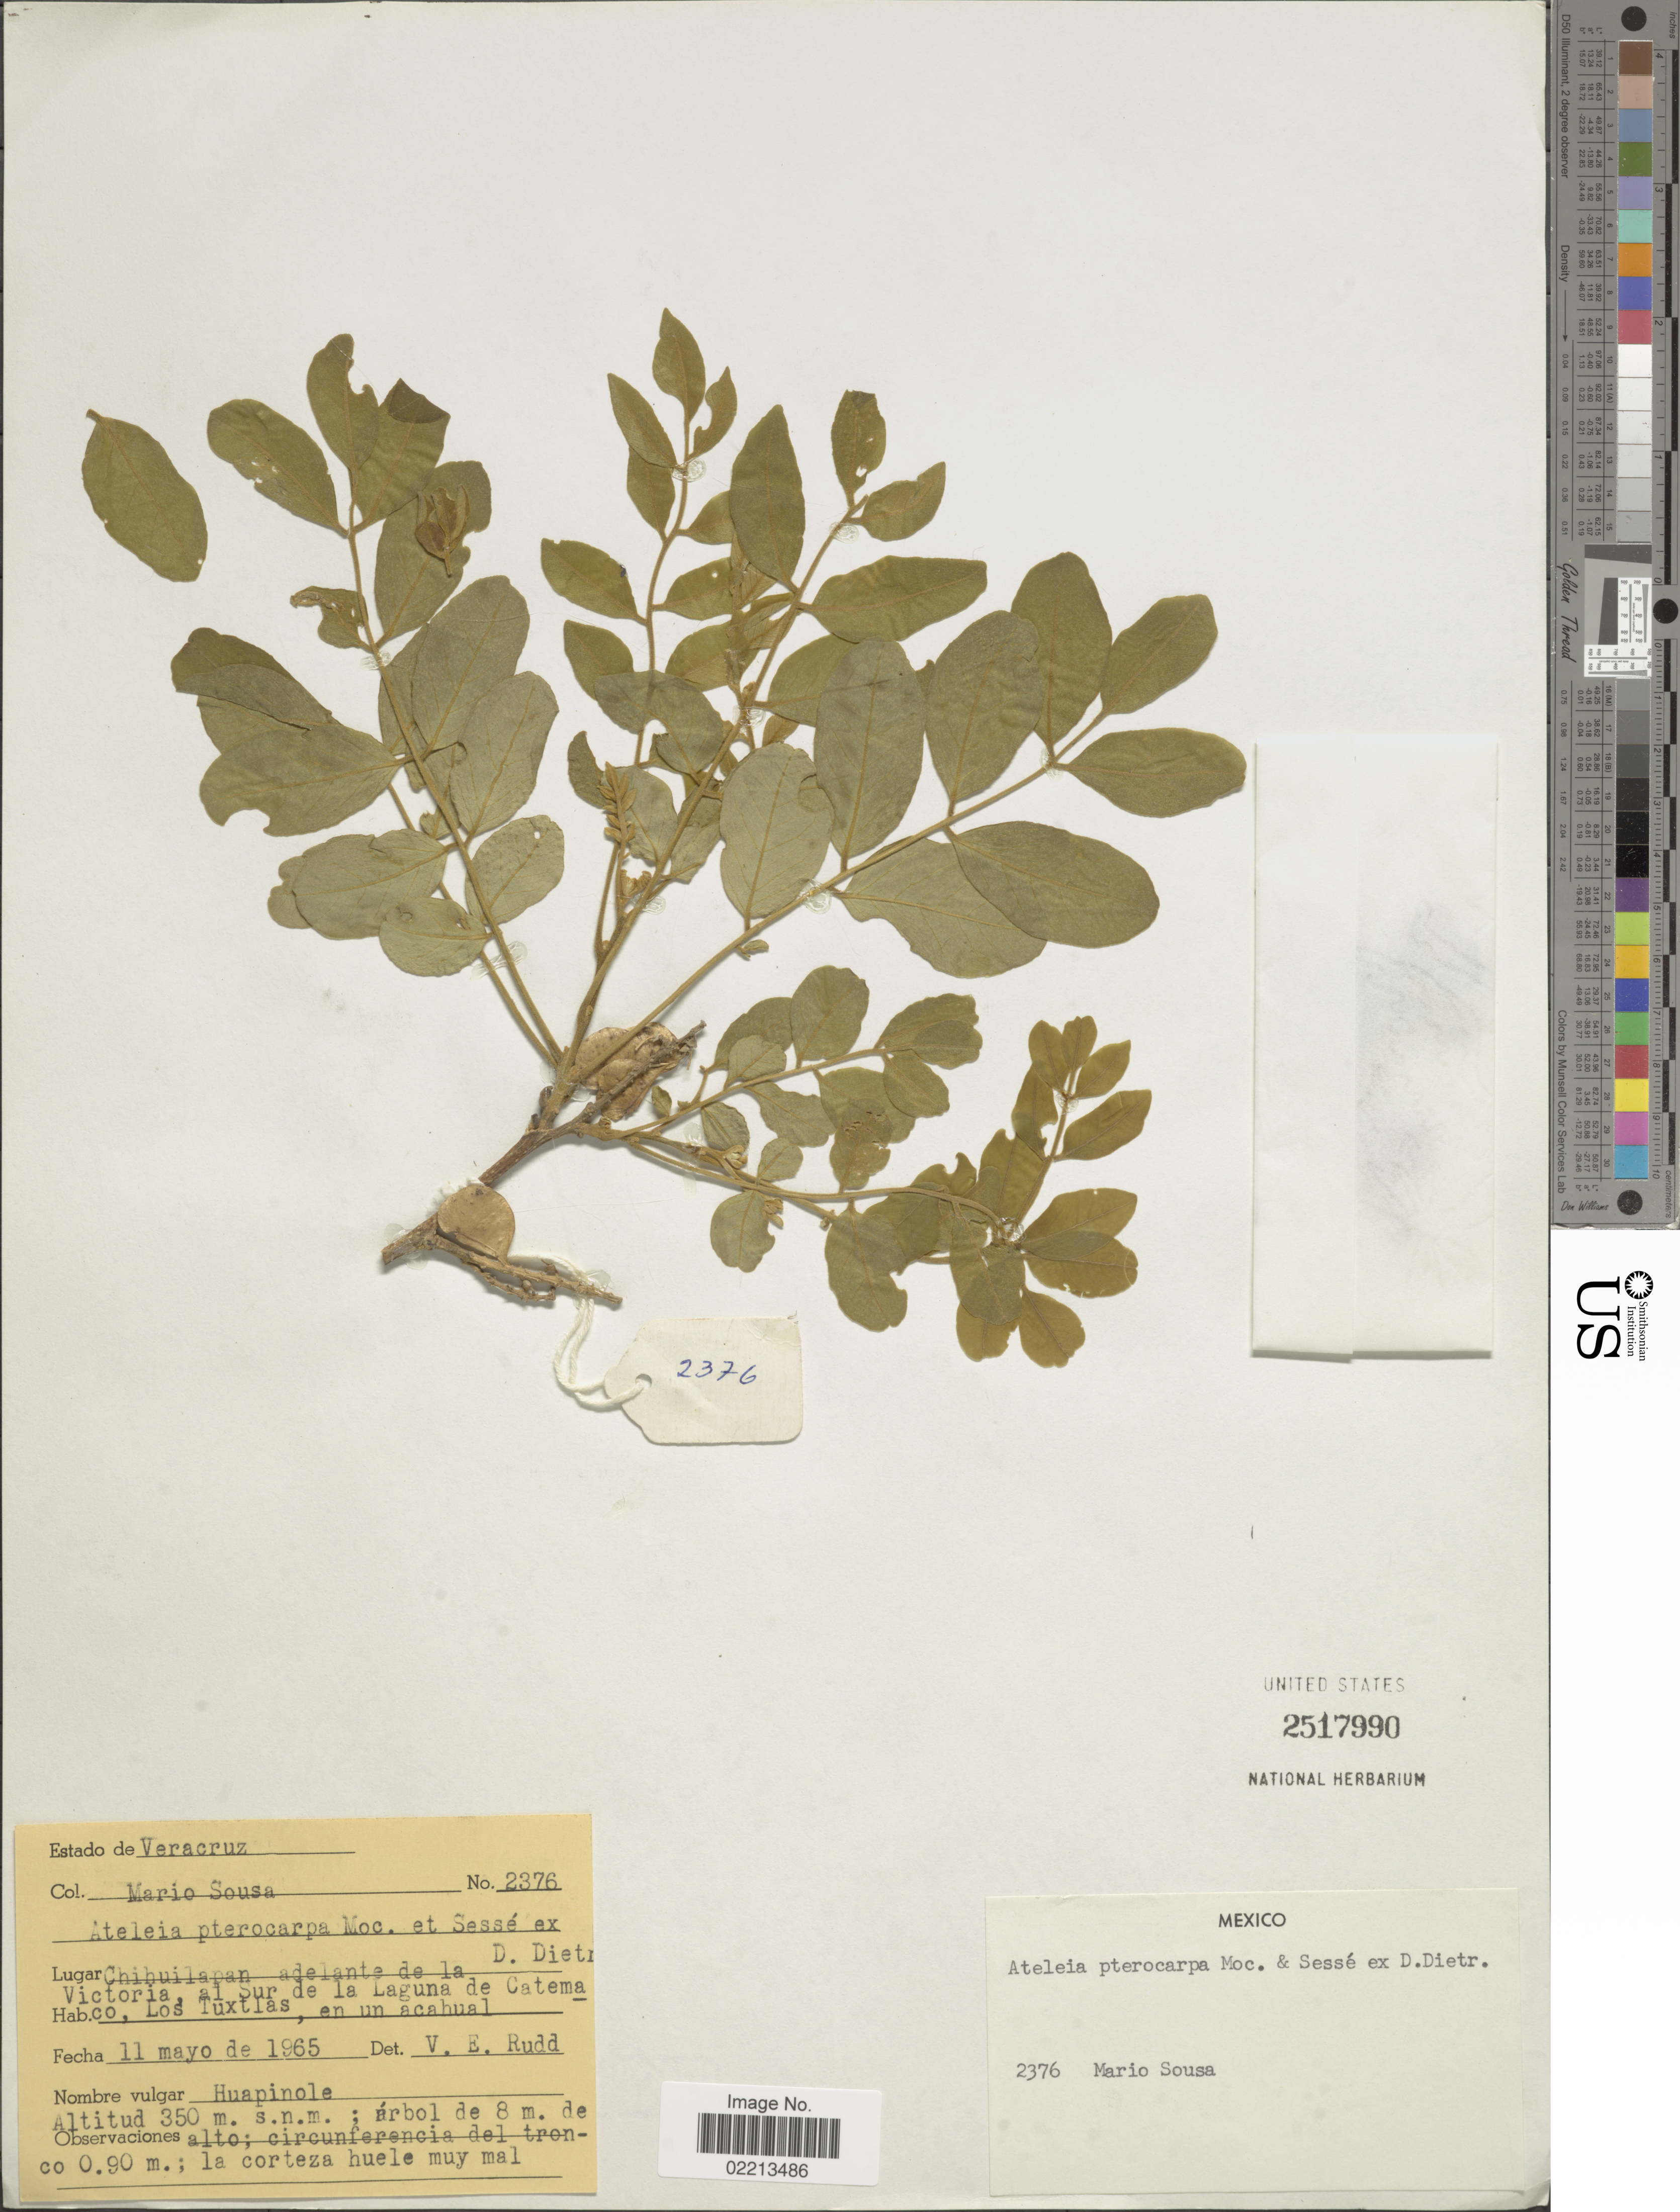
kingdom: Plantae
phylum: Tracheophyta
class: Magnoliopsida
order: Fabales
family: Fabaceae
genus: Ateleia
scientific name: Ateleia pterocarpa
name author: Moc. & Sessé ex D. Dietr.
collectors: M. Sousa S.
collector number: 2376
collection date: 1965-05-11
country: Mexico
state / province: Veracruz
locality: Chihuilapan adelante de la Victoria, al Sur de la Laguna de Catemaco, Los Tuxtlas, en un acahual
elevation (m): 350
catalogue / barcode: US 2517990